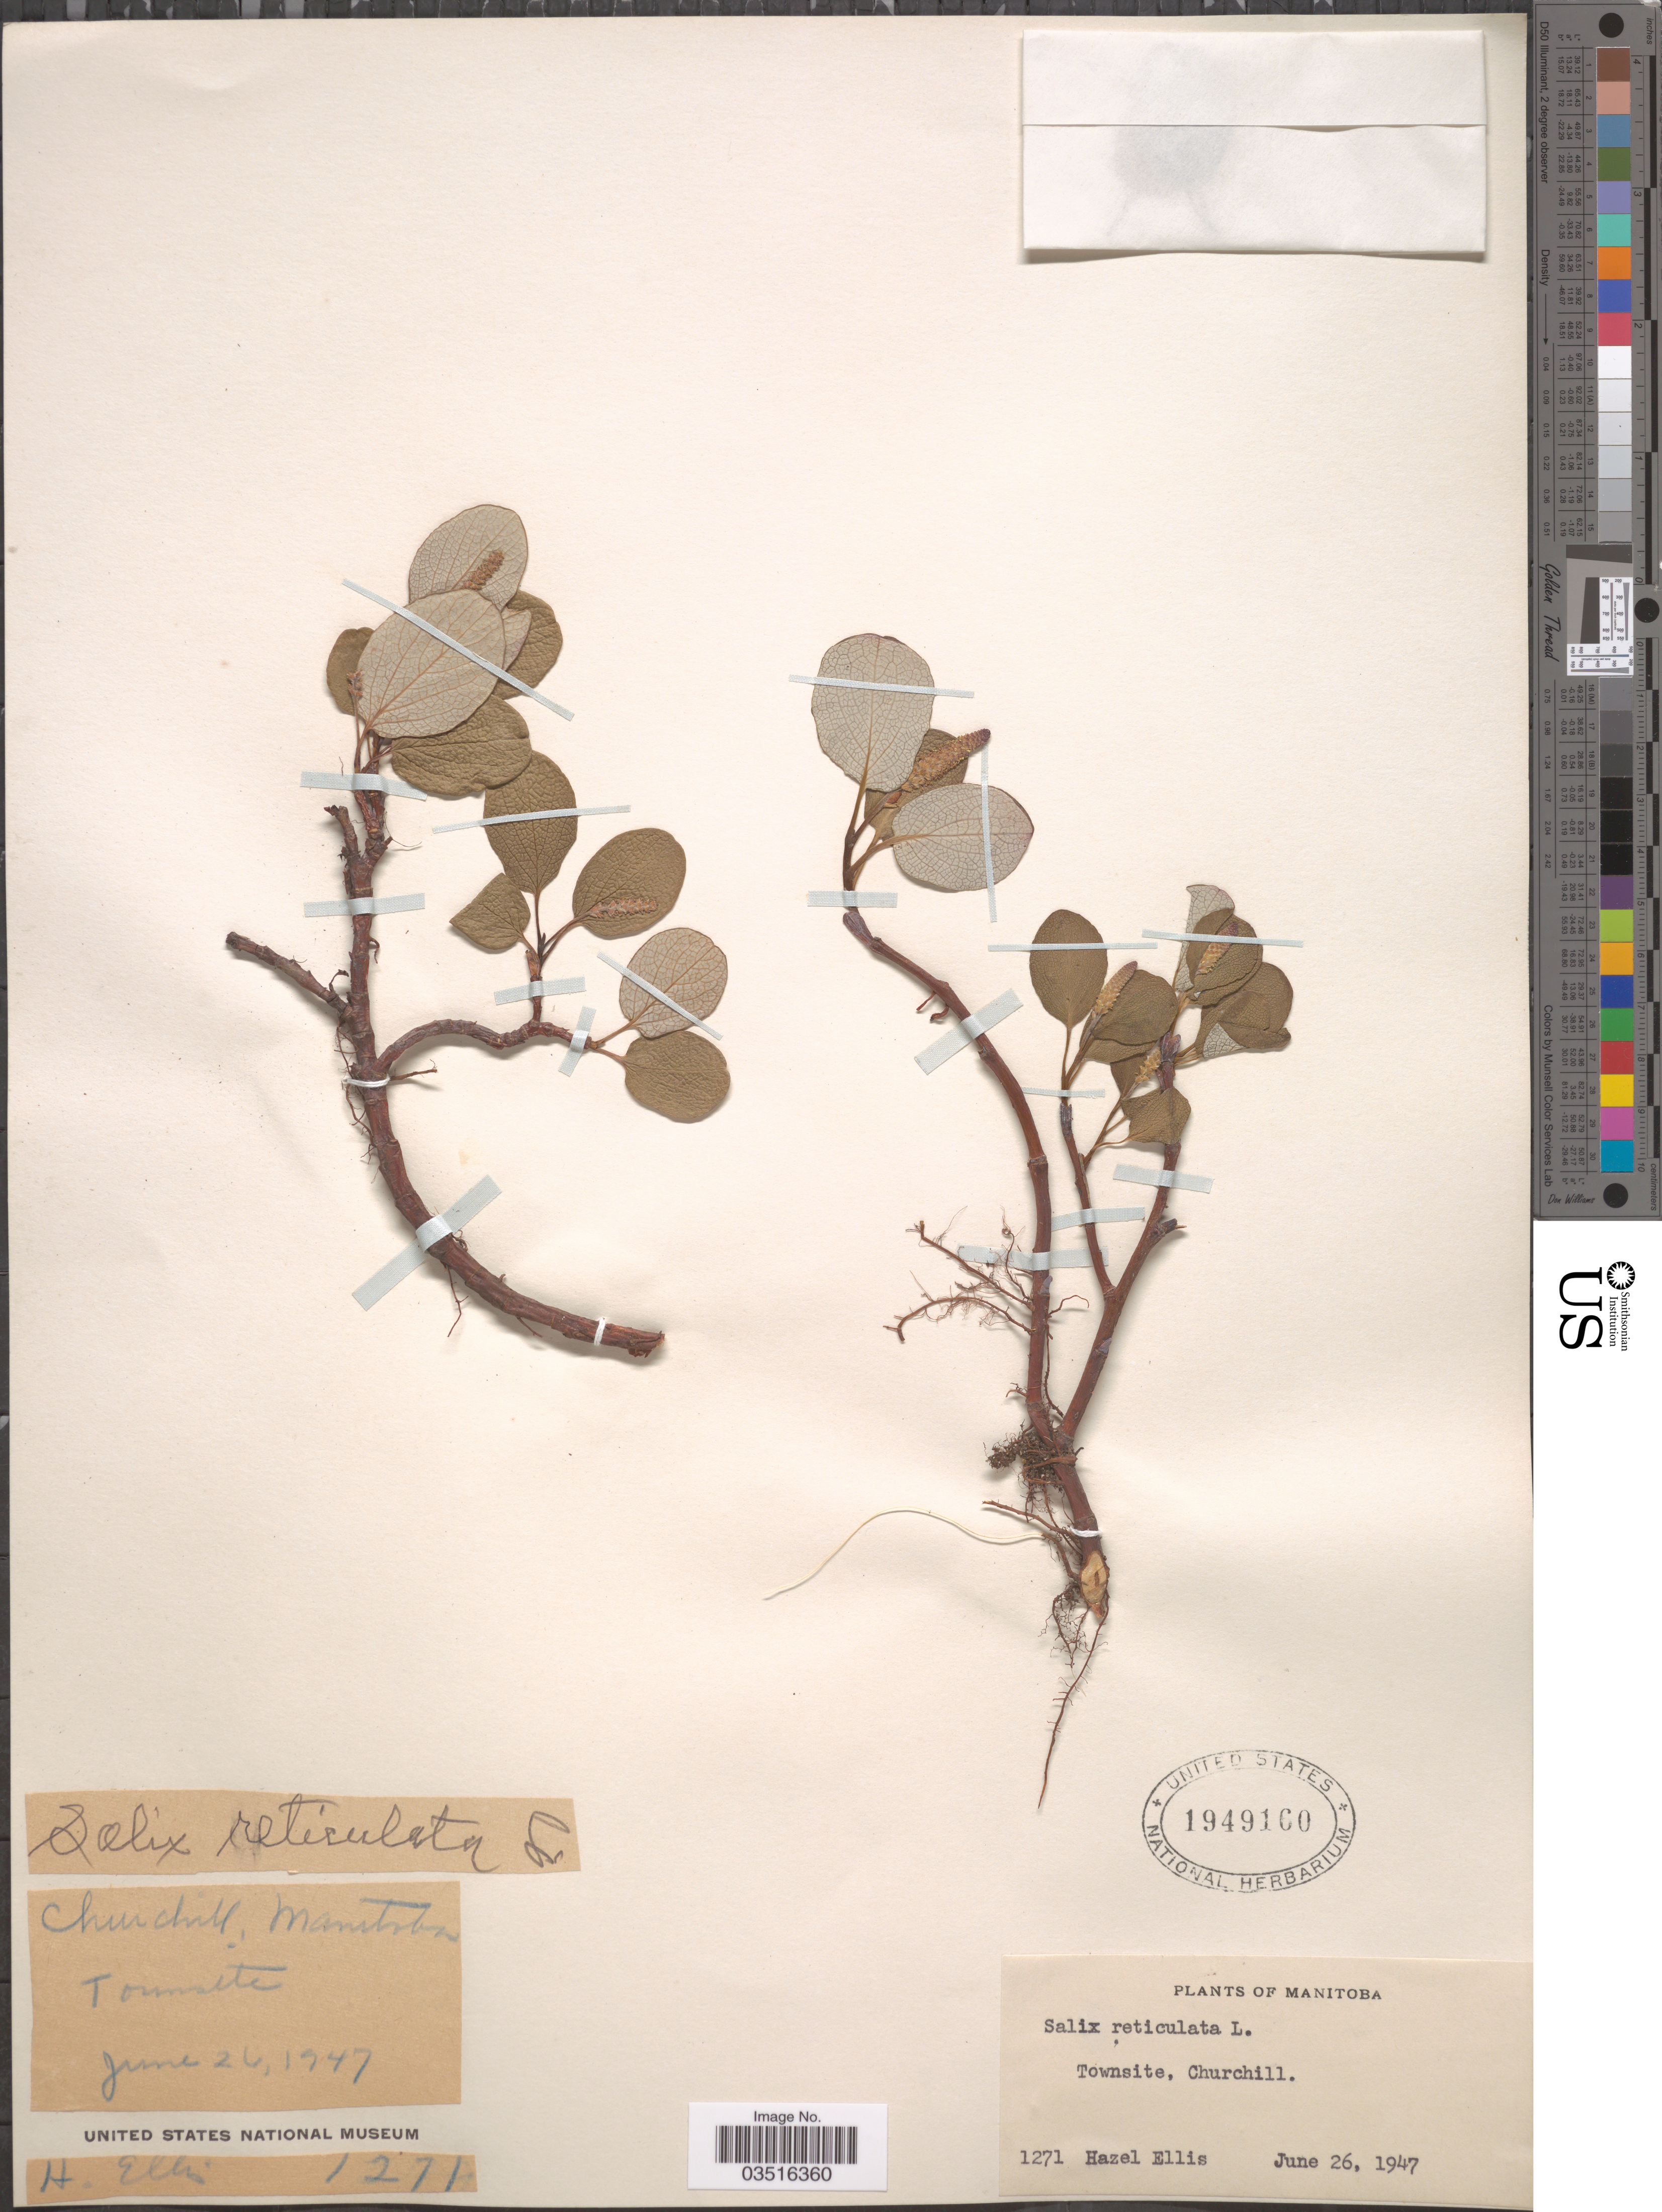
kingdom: Plantae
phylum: Tracheophyta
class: Magnoliopsida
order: Malpighiales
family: Salicaceae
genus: Salix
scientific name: Salix reticulata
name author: L.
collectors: H. Ellis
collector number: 1271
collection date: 1947-06-26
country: Canada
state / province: Manitoba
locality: Townsite, Churchill.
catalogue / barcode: US 1949160